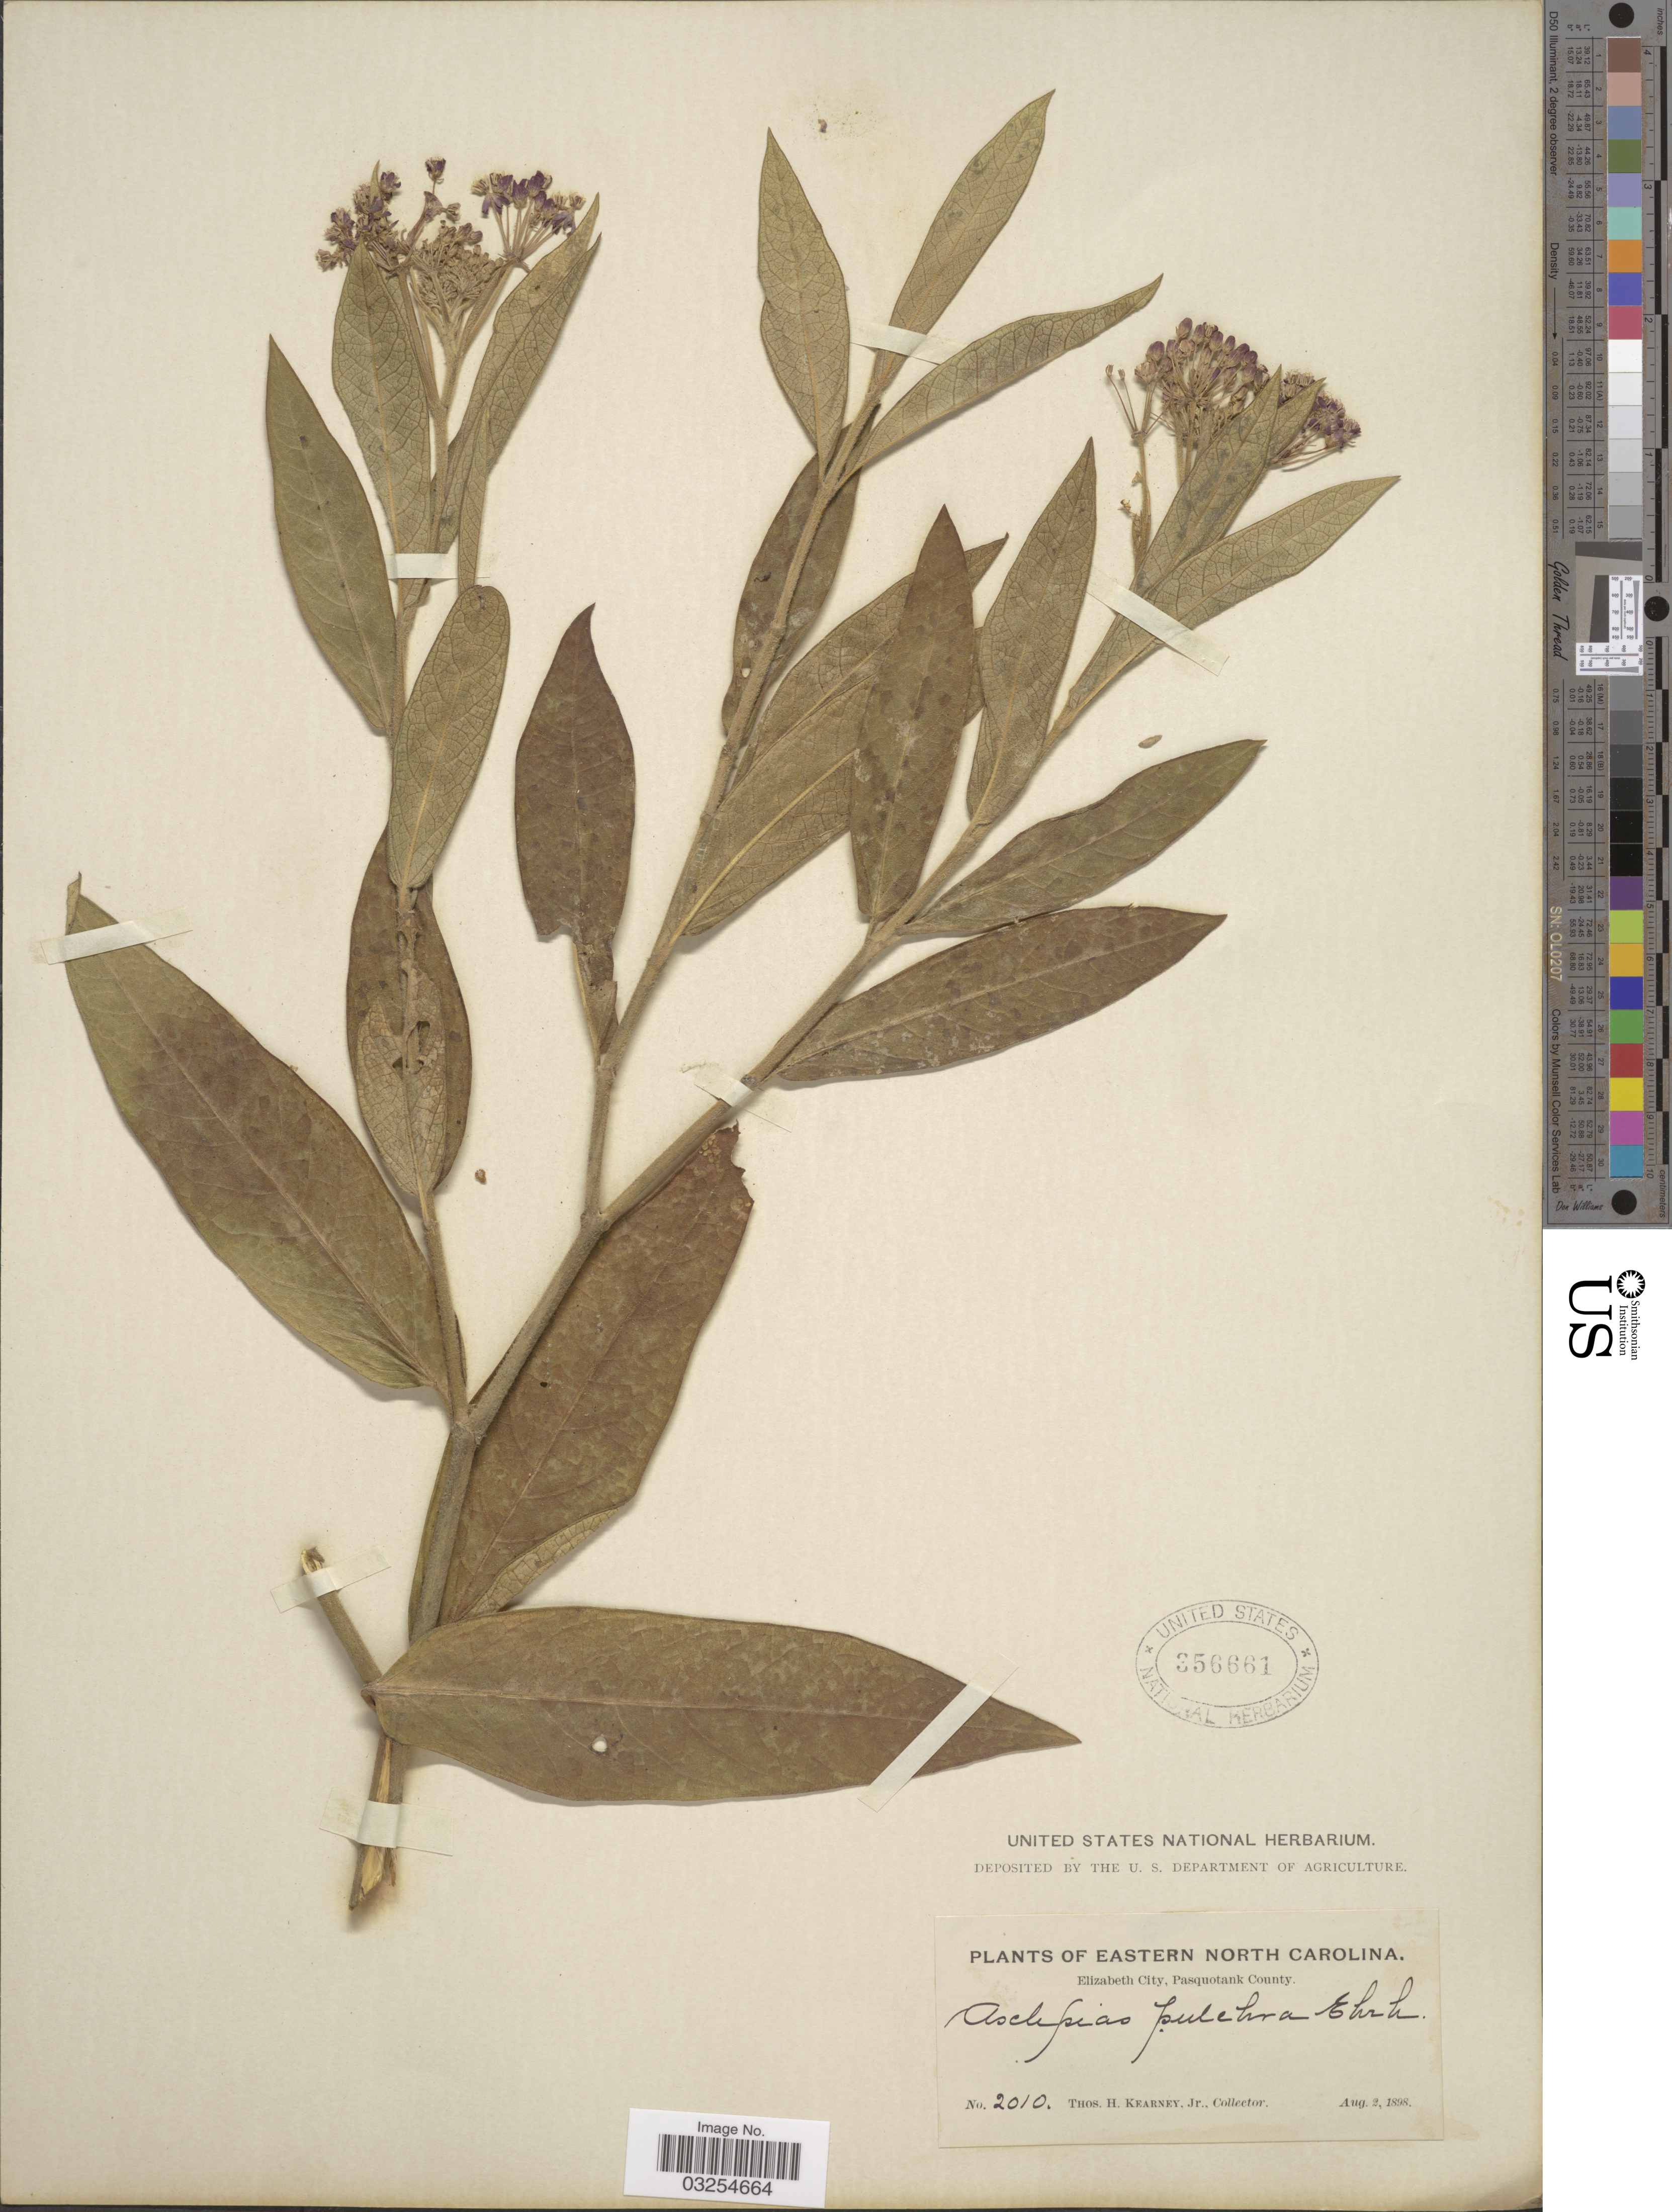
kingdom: Plantae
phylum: Tracheophyta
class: Magnoliopsida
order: Gentianales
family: Apocynaceae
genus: Asclepias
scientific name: Asclepias incarnata subsp. pulchra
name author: (Ehrh. ex Willd.) Woodson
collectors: T. H. Kearney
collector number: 2010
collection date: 1898-08-02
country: United States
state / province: North Carolina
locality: Eastern North Carolina. Elizabeth City, Pasquotank County.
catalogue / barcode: US 356661